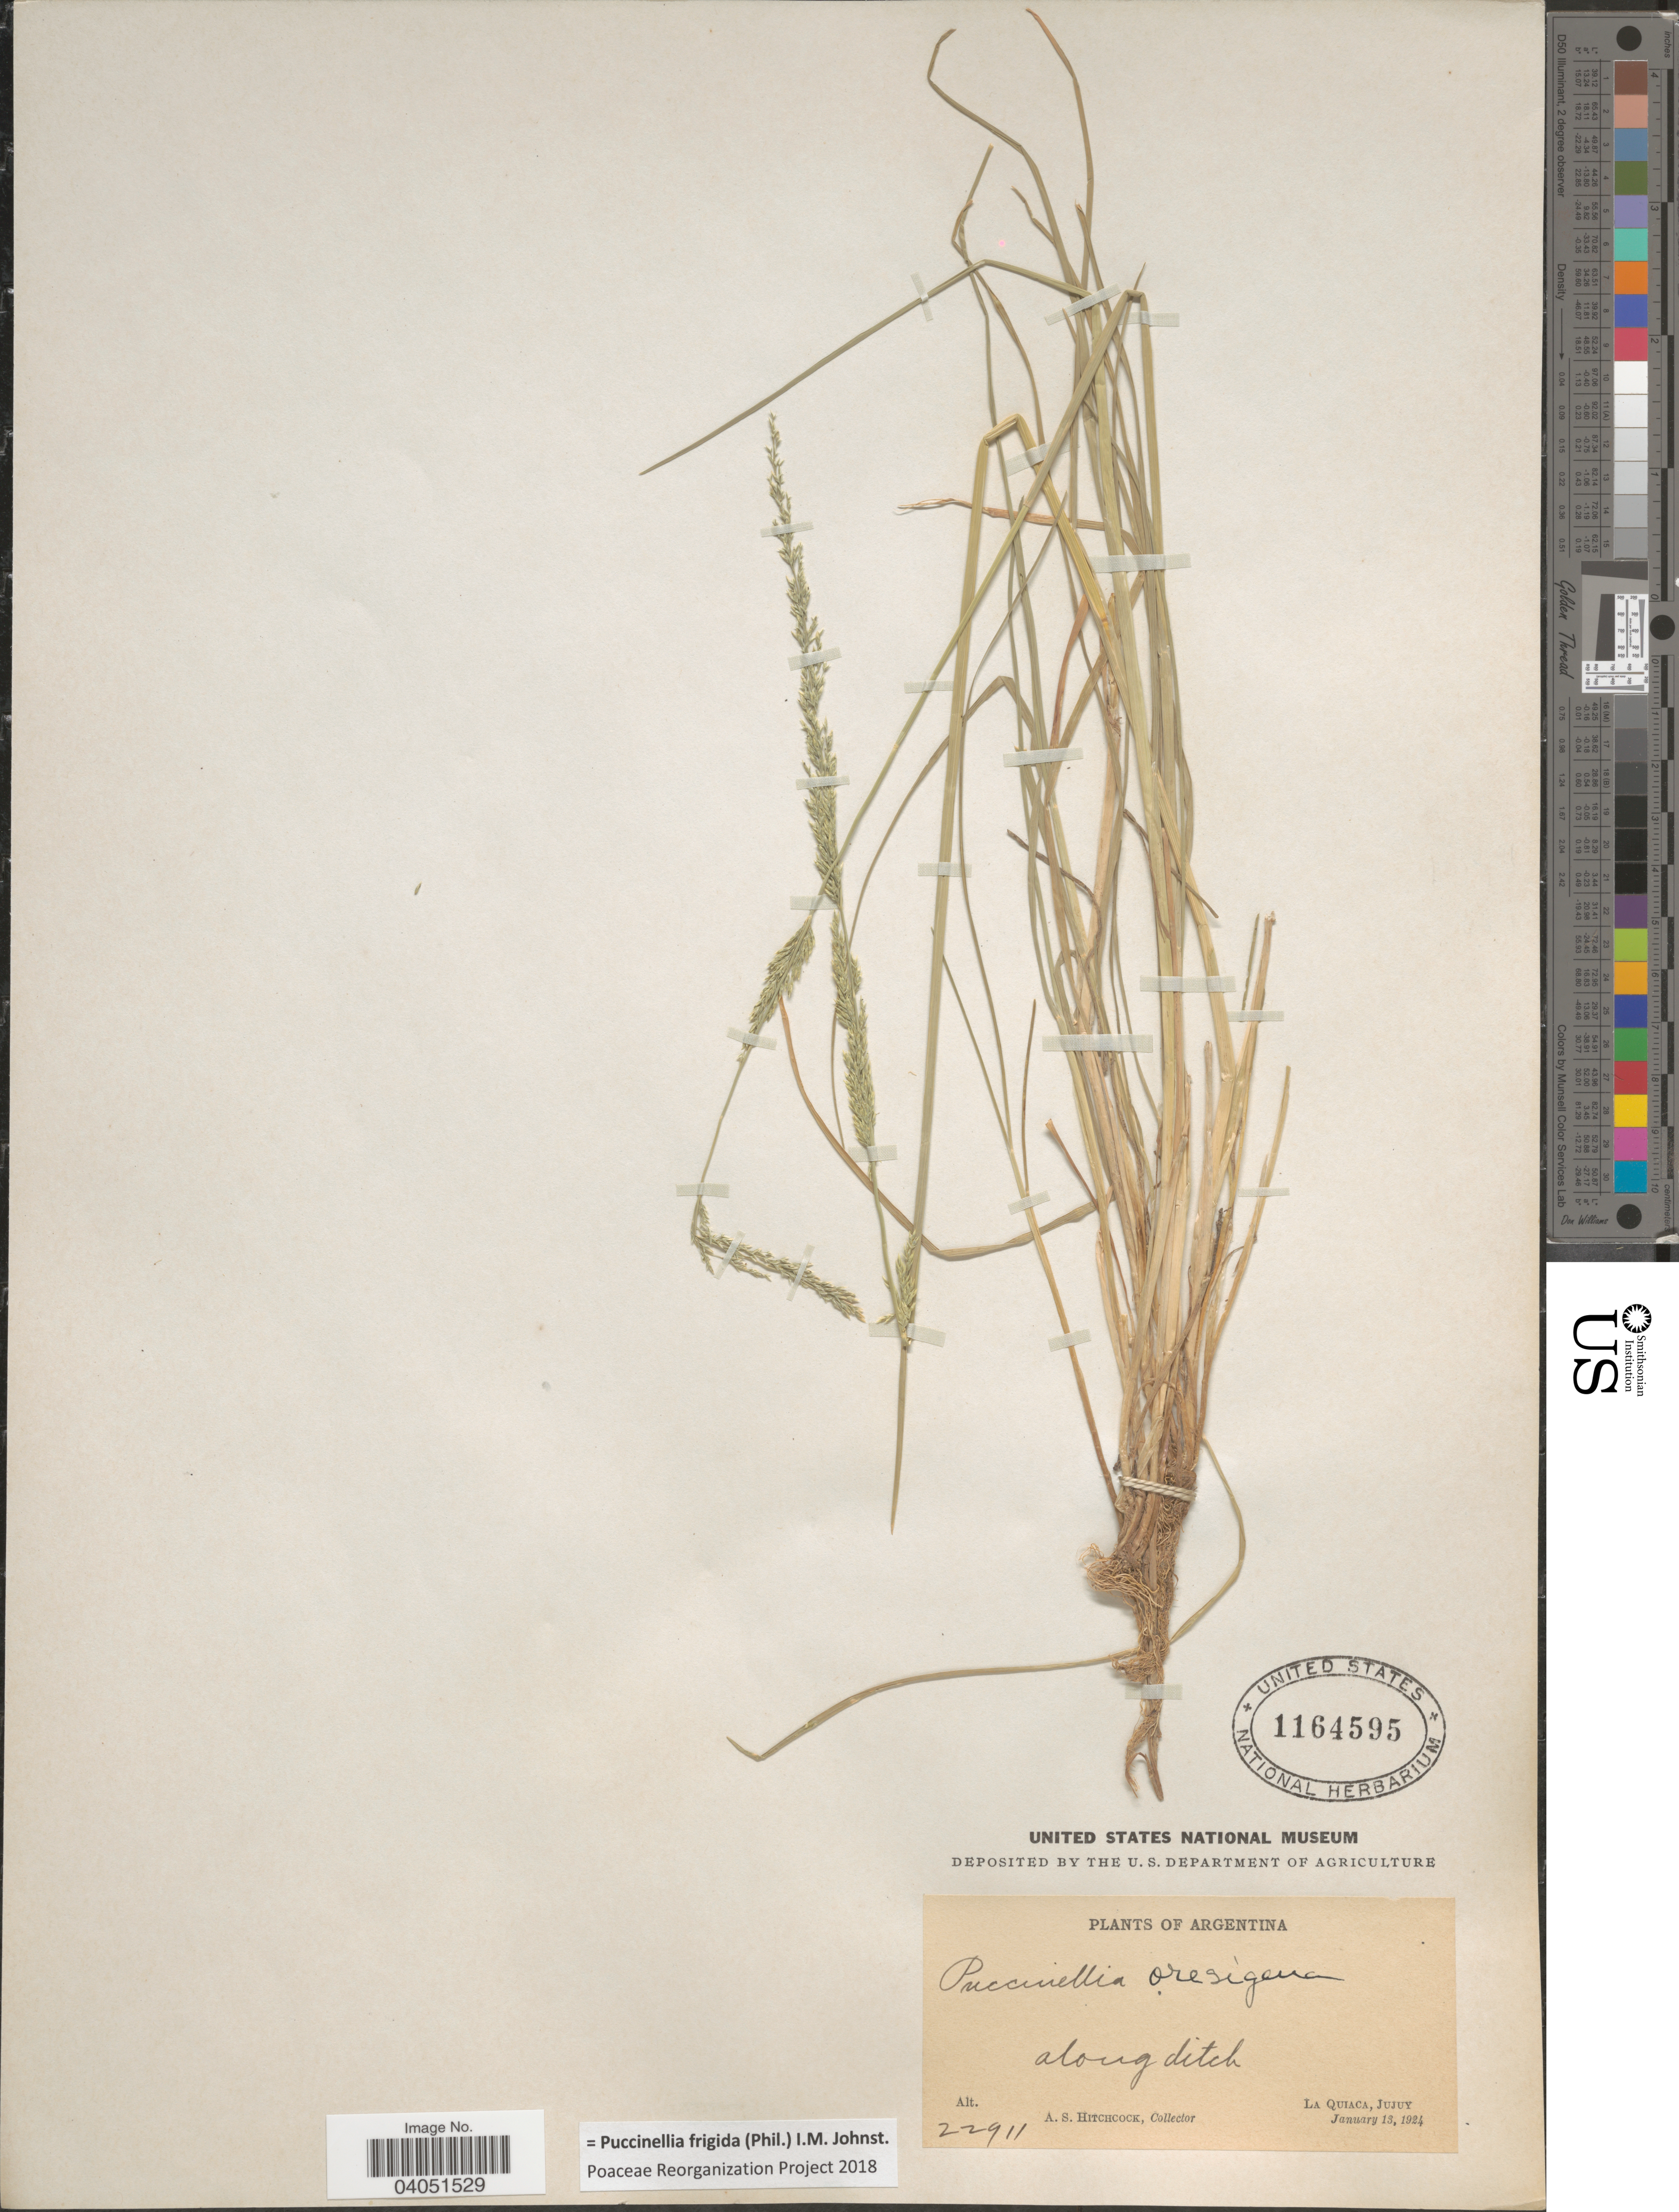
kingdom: Plantae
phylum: Tracheophyta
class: Liliopsida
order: Poales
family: Poaceae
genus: Puccinellia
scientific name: Puccinellia frigida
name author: (Phil.) I.M. Johnst.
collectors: A. S. Hitchcock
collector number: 22911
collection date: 1924-01-13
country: Argentina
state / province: Jujuy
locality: Along ditch. La Quiaca.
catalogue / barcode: US 1164595